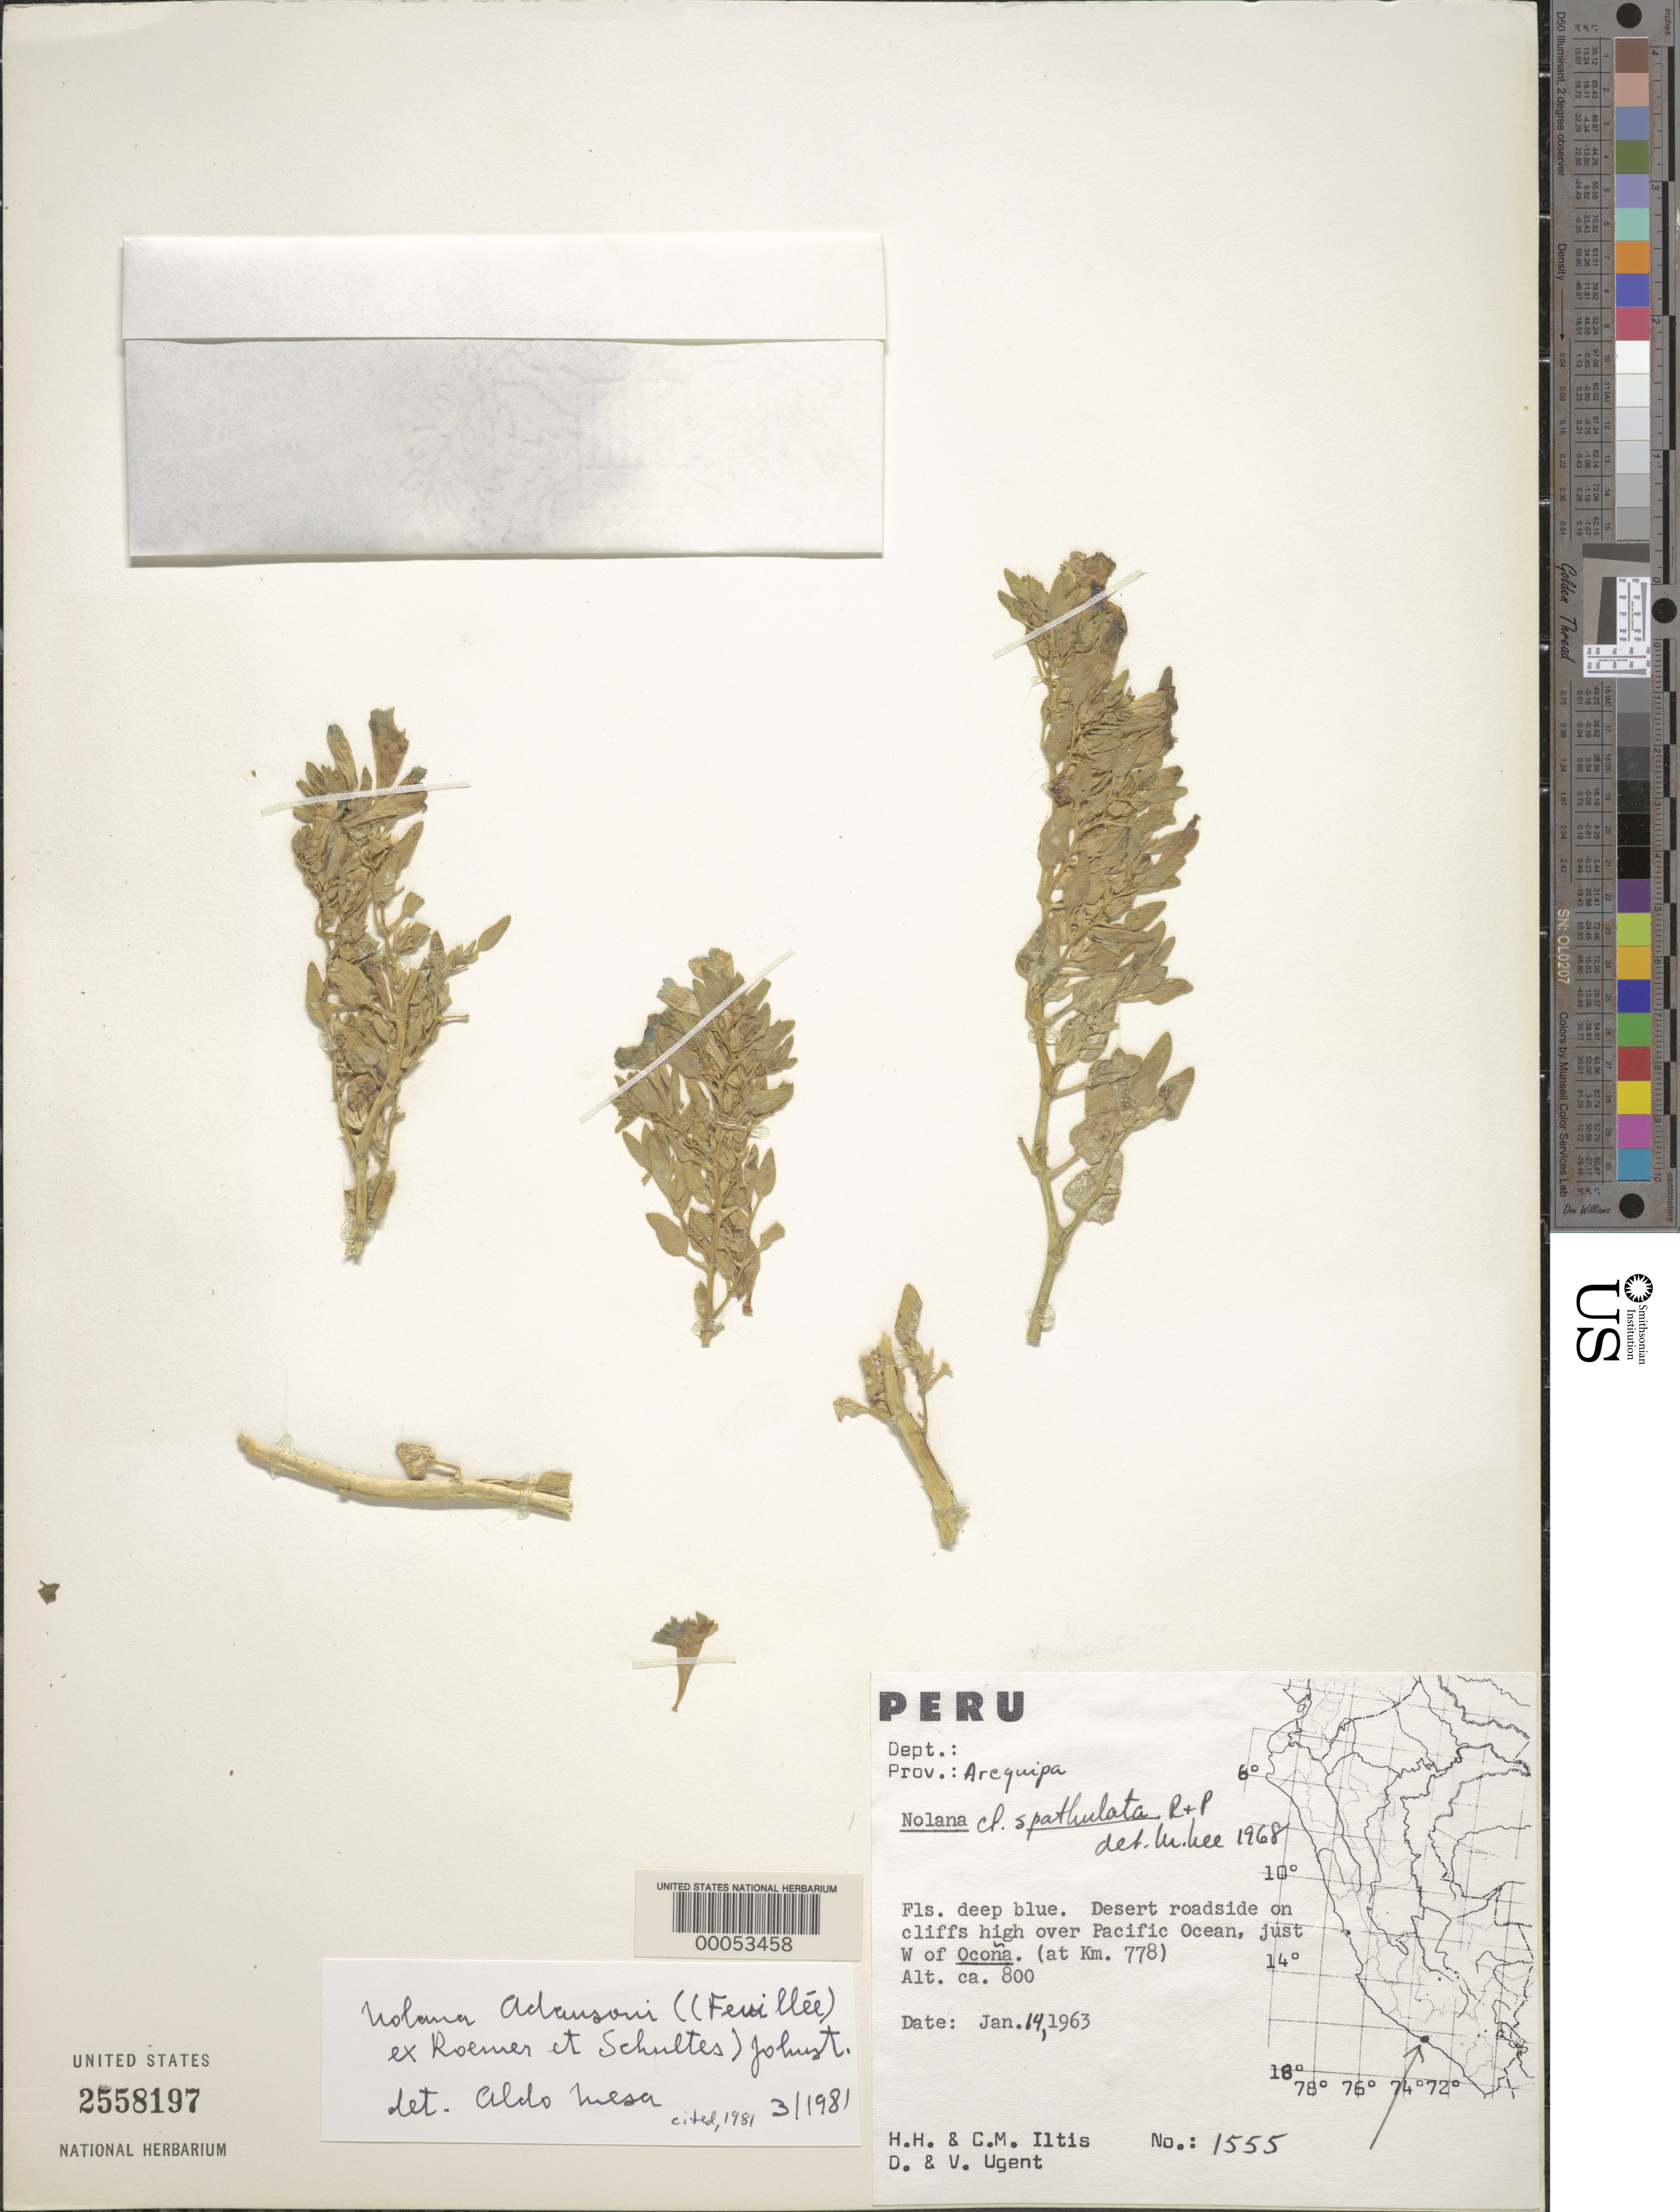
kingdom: Plantae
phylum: Tracheophyta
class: Magnoliopsida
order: Solanales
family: Solanaceae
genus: Nolana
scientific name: Nolana adansonii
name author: I.M. Johnst.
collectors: H. H. Iltis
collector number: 1555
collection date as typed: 14 Jan 1963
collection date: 1963-01-14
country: Peru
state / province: Arequipa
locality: roadside, just W of Ocoña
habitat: Desert, on cliffs over pacific ocean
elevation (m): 800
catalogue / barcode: US 2558197